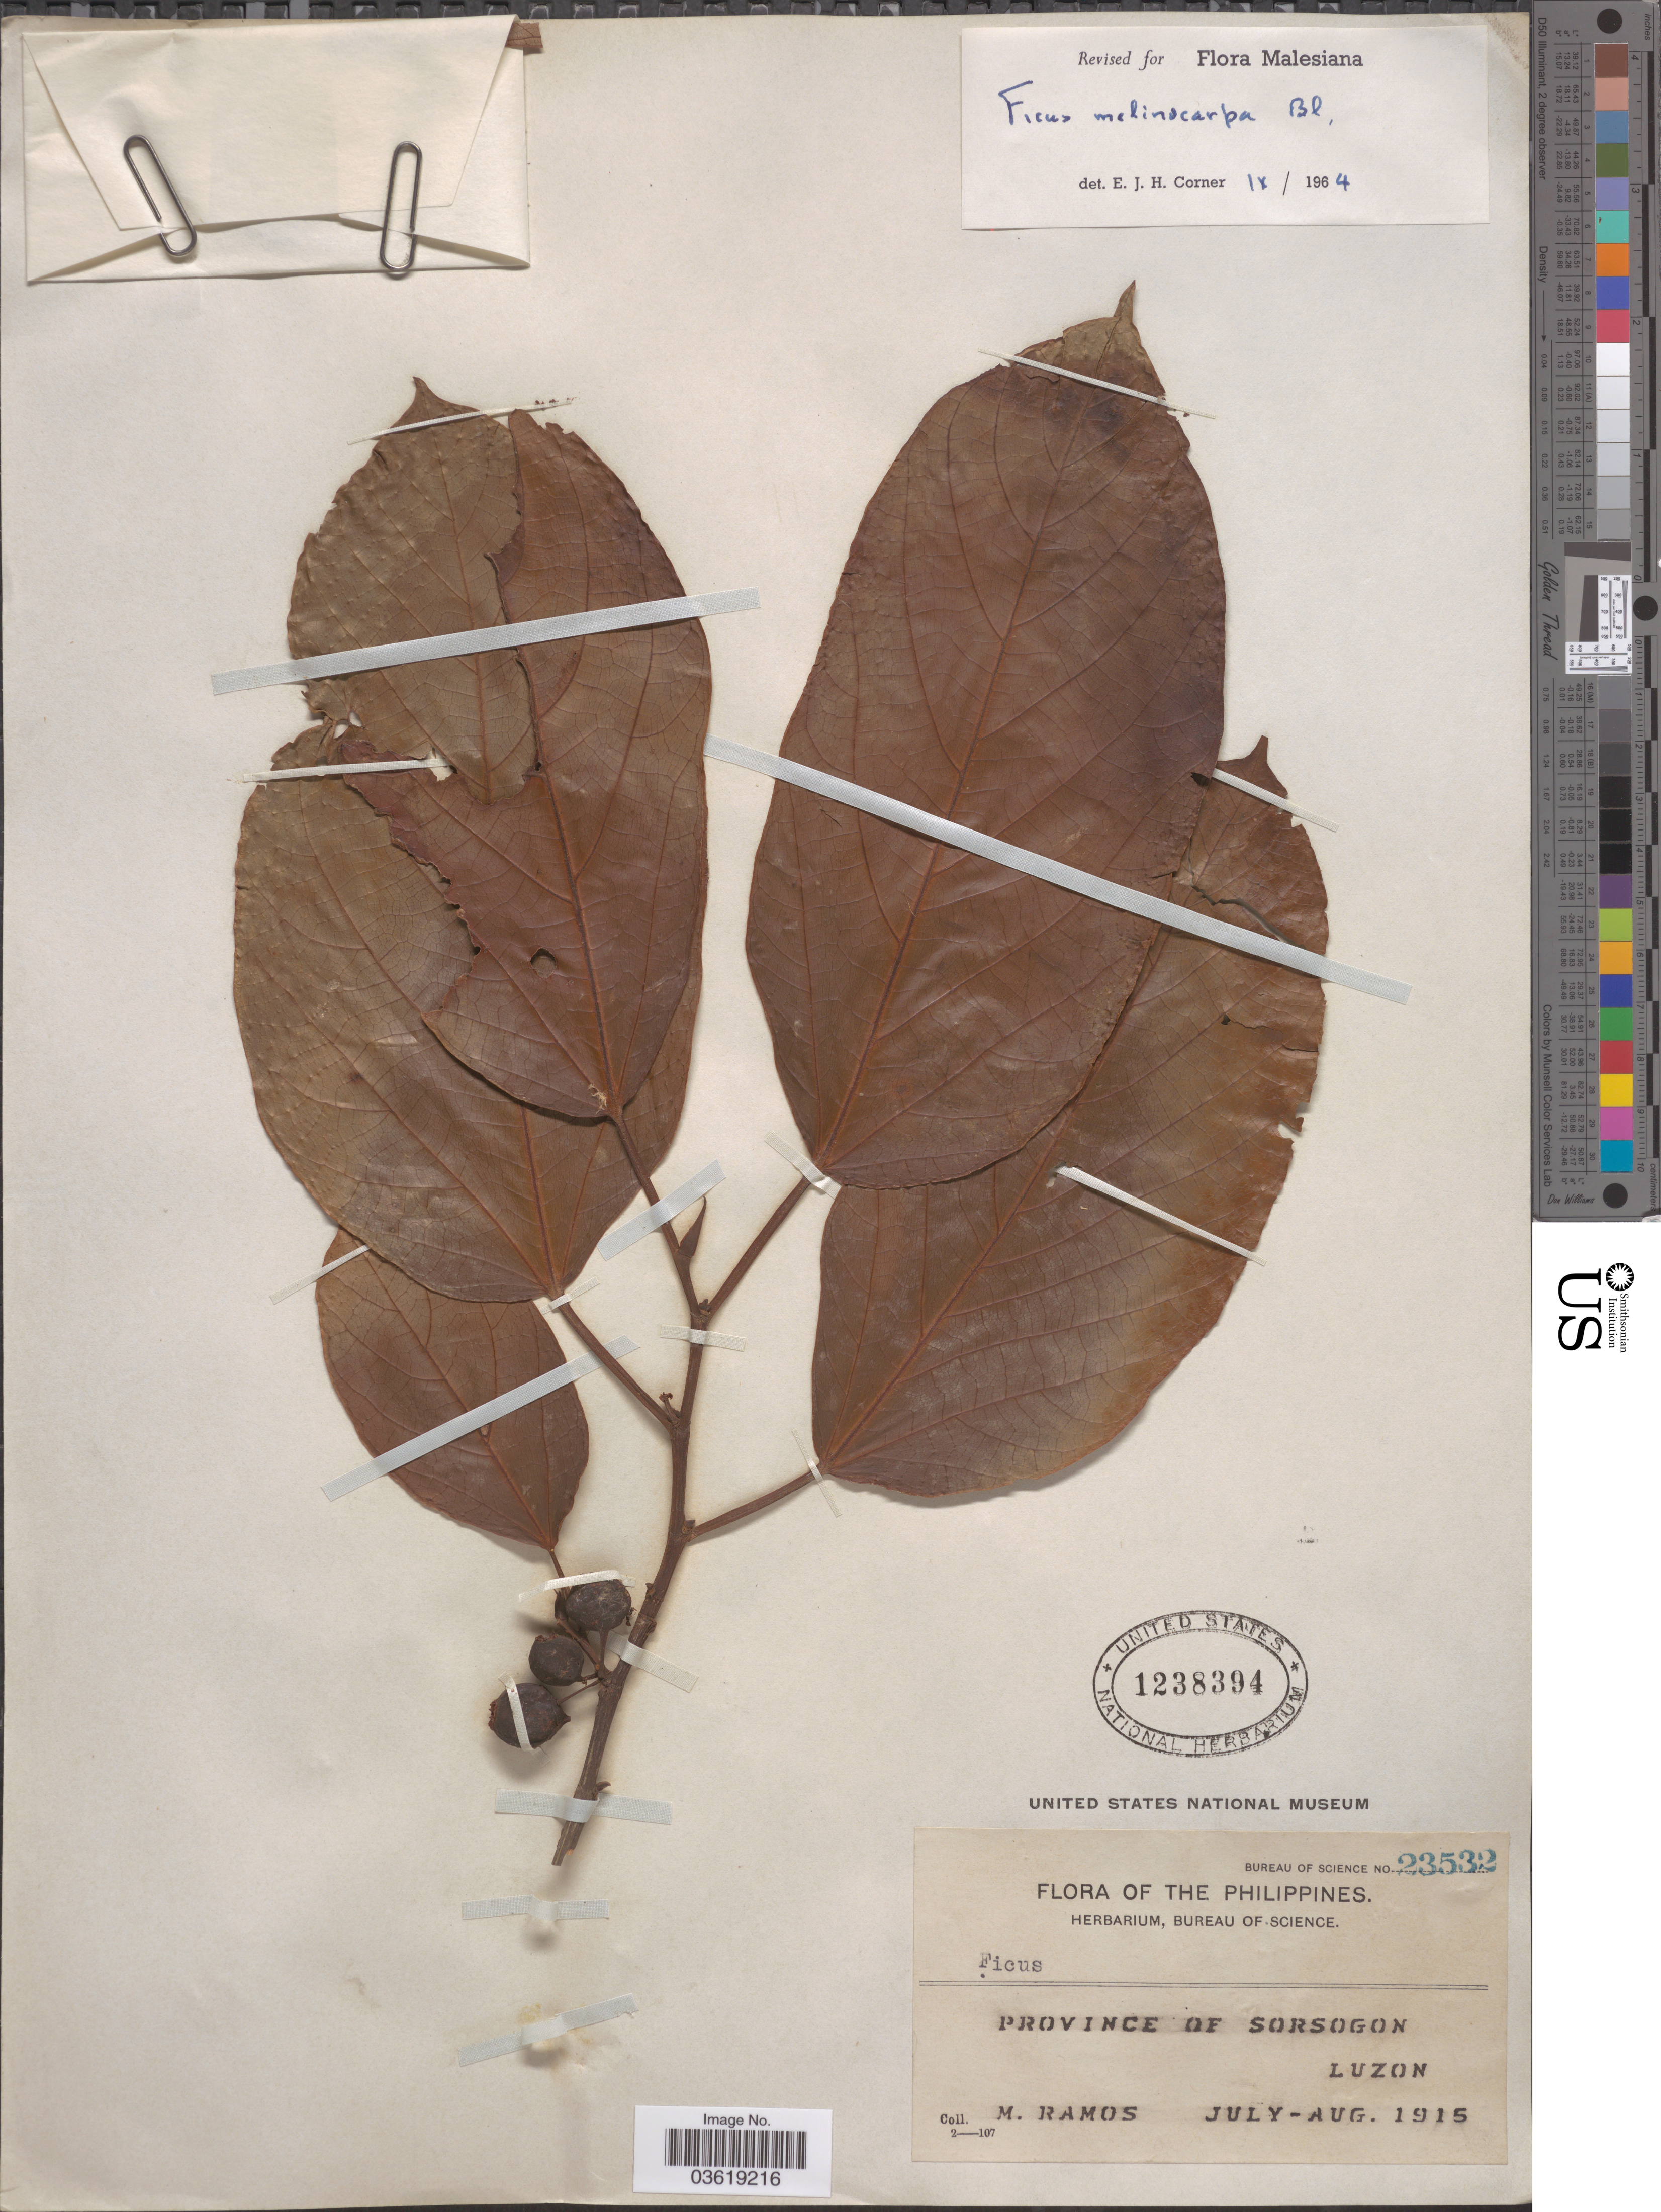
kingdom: Plantae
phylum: Tracheophyta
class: Magnoliopsida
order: Rosales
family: Moraceae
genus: Ficus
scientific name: Ficus melinocarpa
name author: Blume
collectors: M. Ramos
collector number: Bureau of Science 23532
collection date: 1915-07/1915-08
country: Philippines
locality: Province of Sorsogon, Luzon.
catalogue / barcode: US 1238394